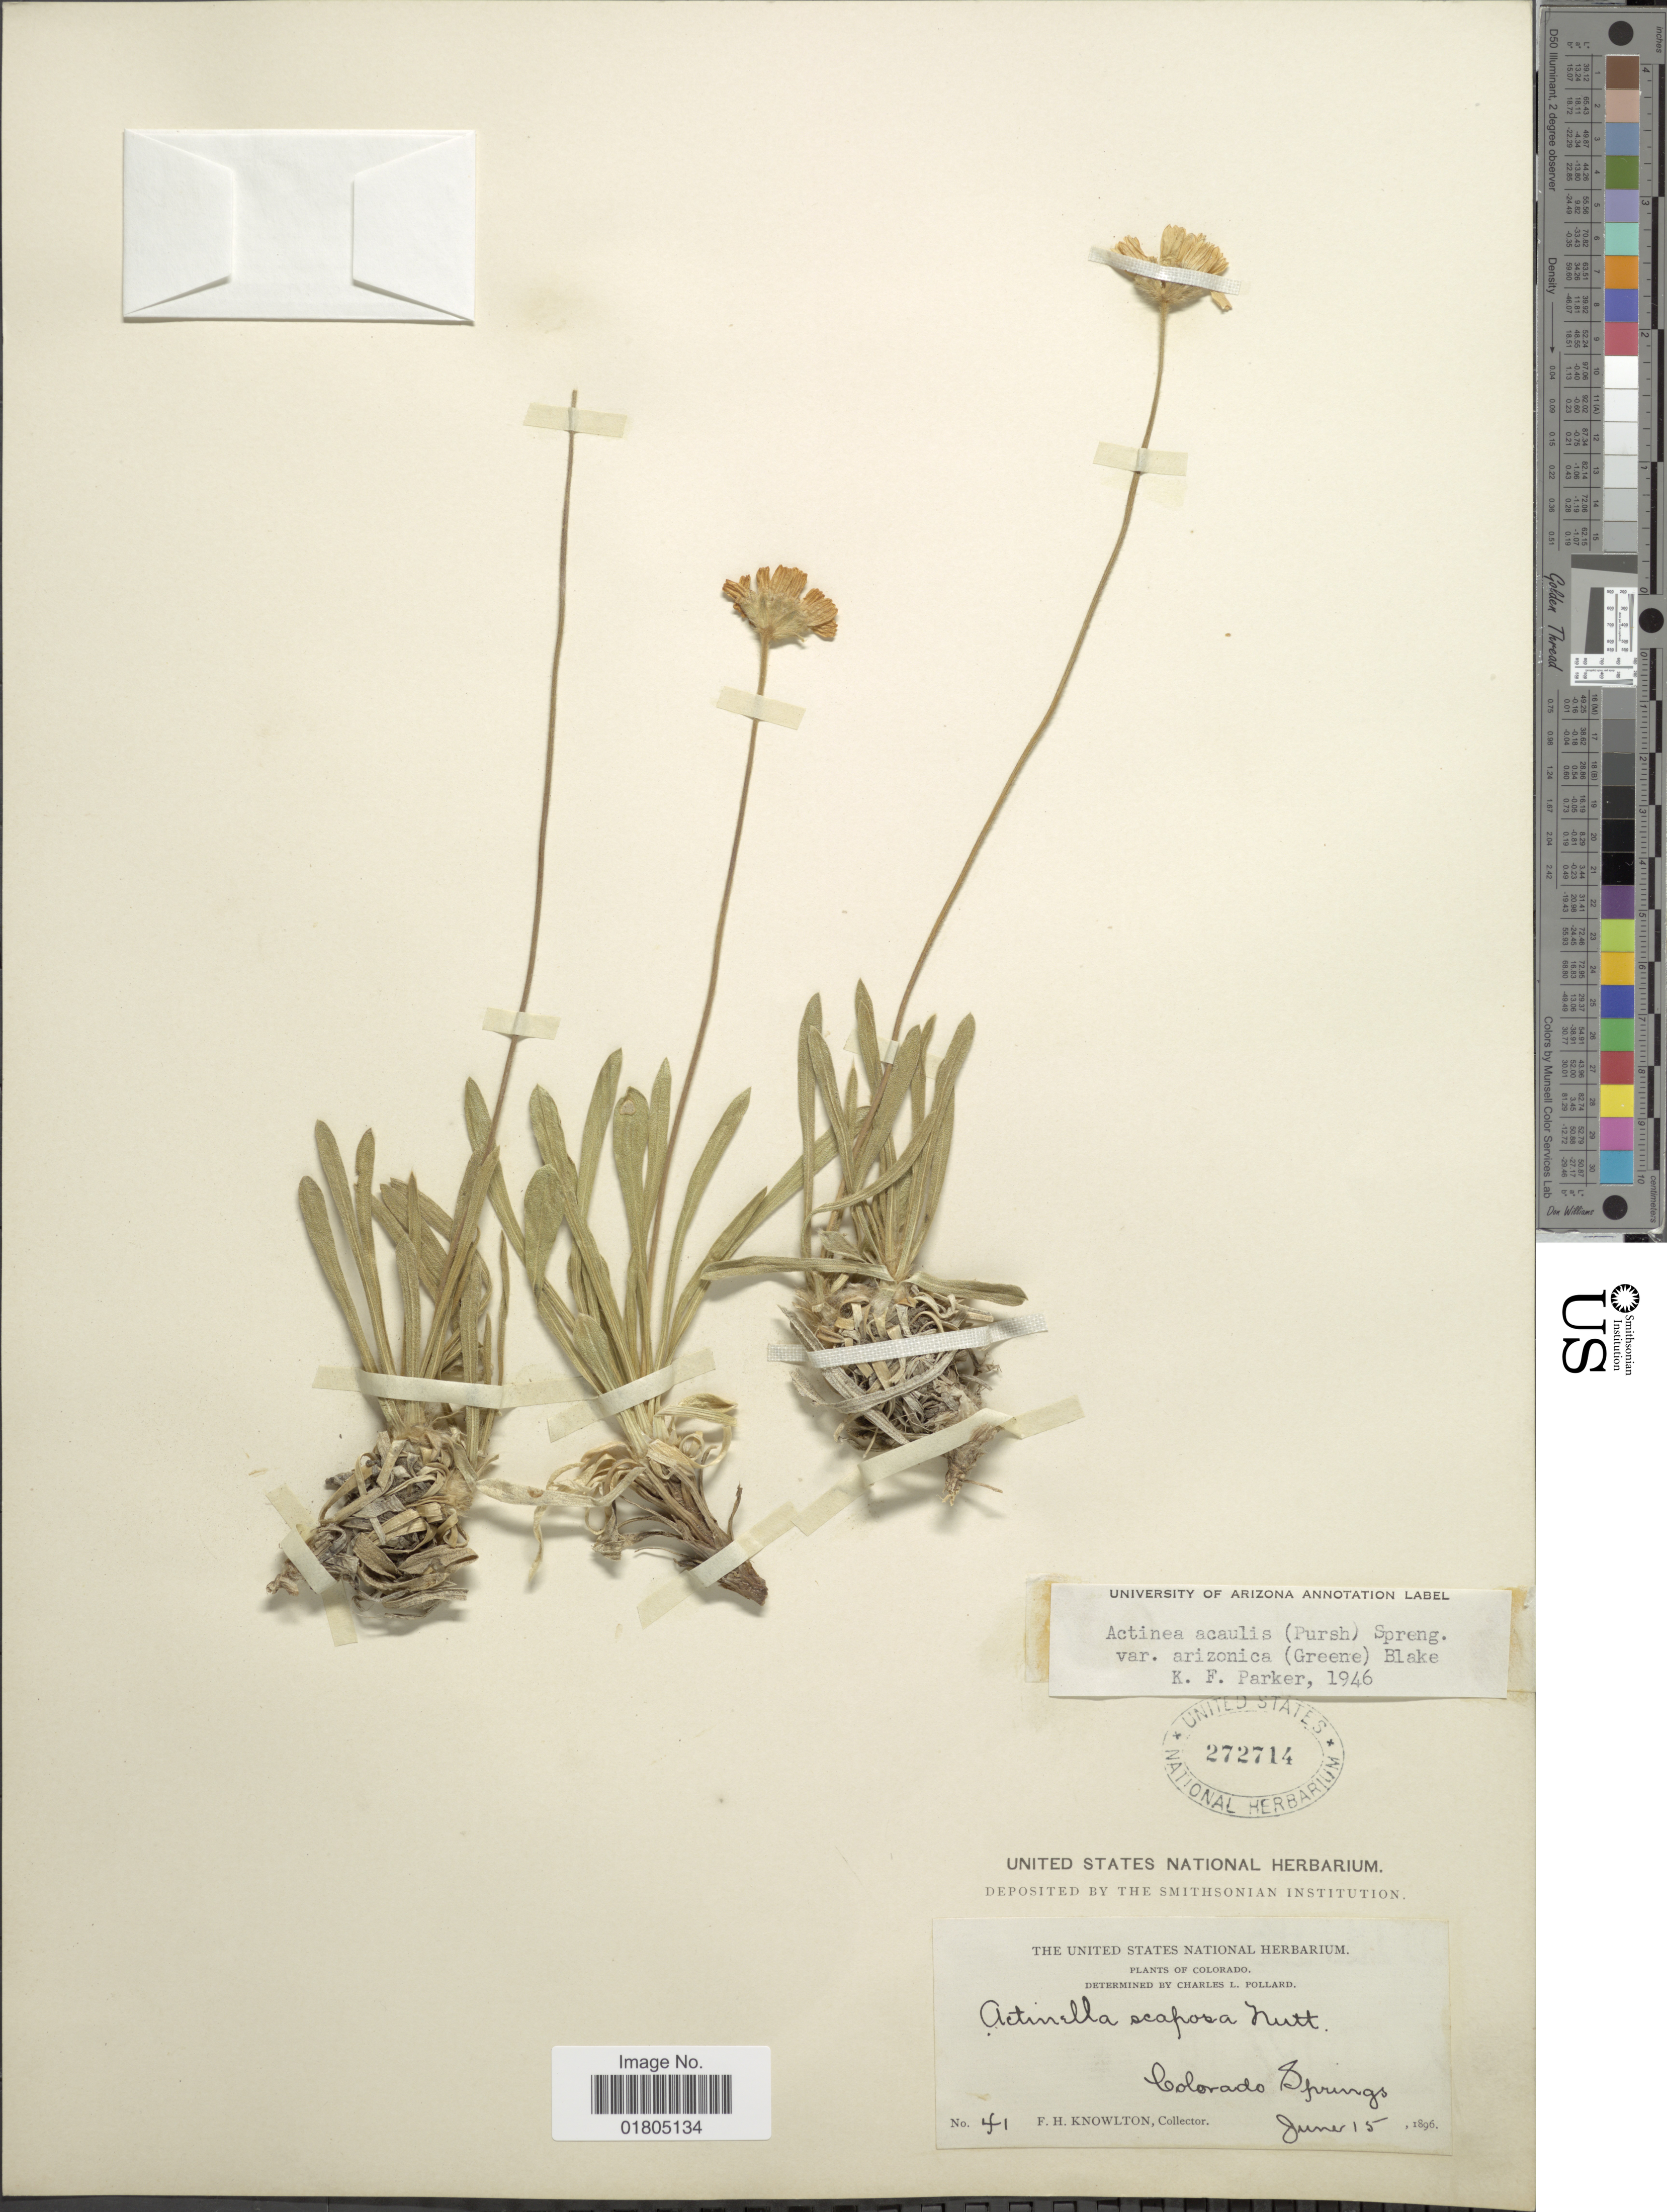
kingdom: Plantae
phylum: Tracheophyta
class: Magnoliopsida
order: Asterales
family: Asteraceae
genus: Actinea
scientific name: Actinea acaulis var. arizonica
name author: (Greene) S.F. Blake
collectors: F. H. Knowlton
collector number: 41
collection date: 1896-06-15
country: United States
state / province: Colorado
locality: Colorado Springs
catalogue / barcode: US 272714